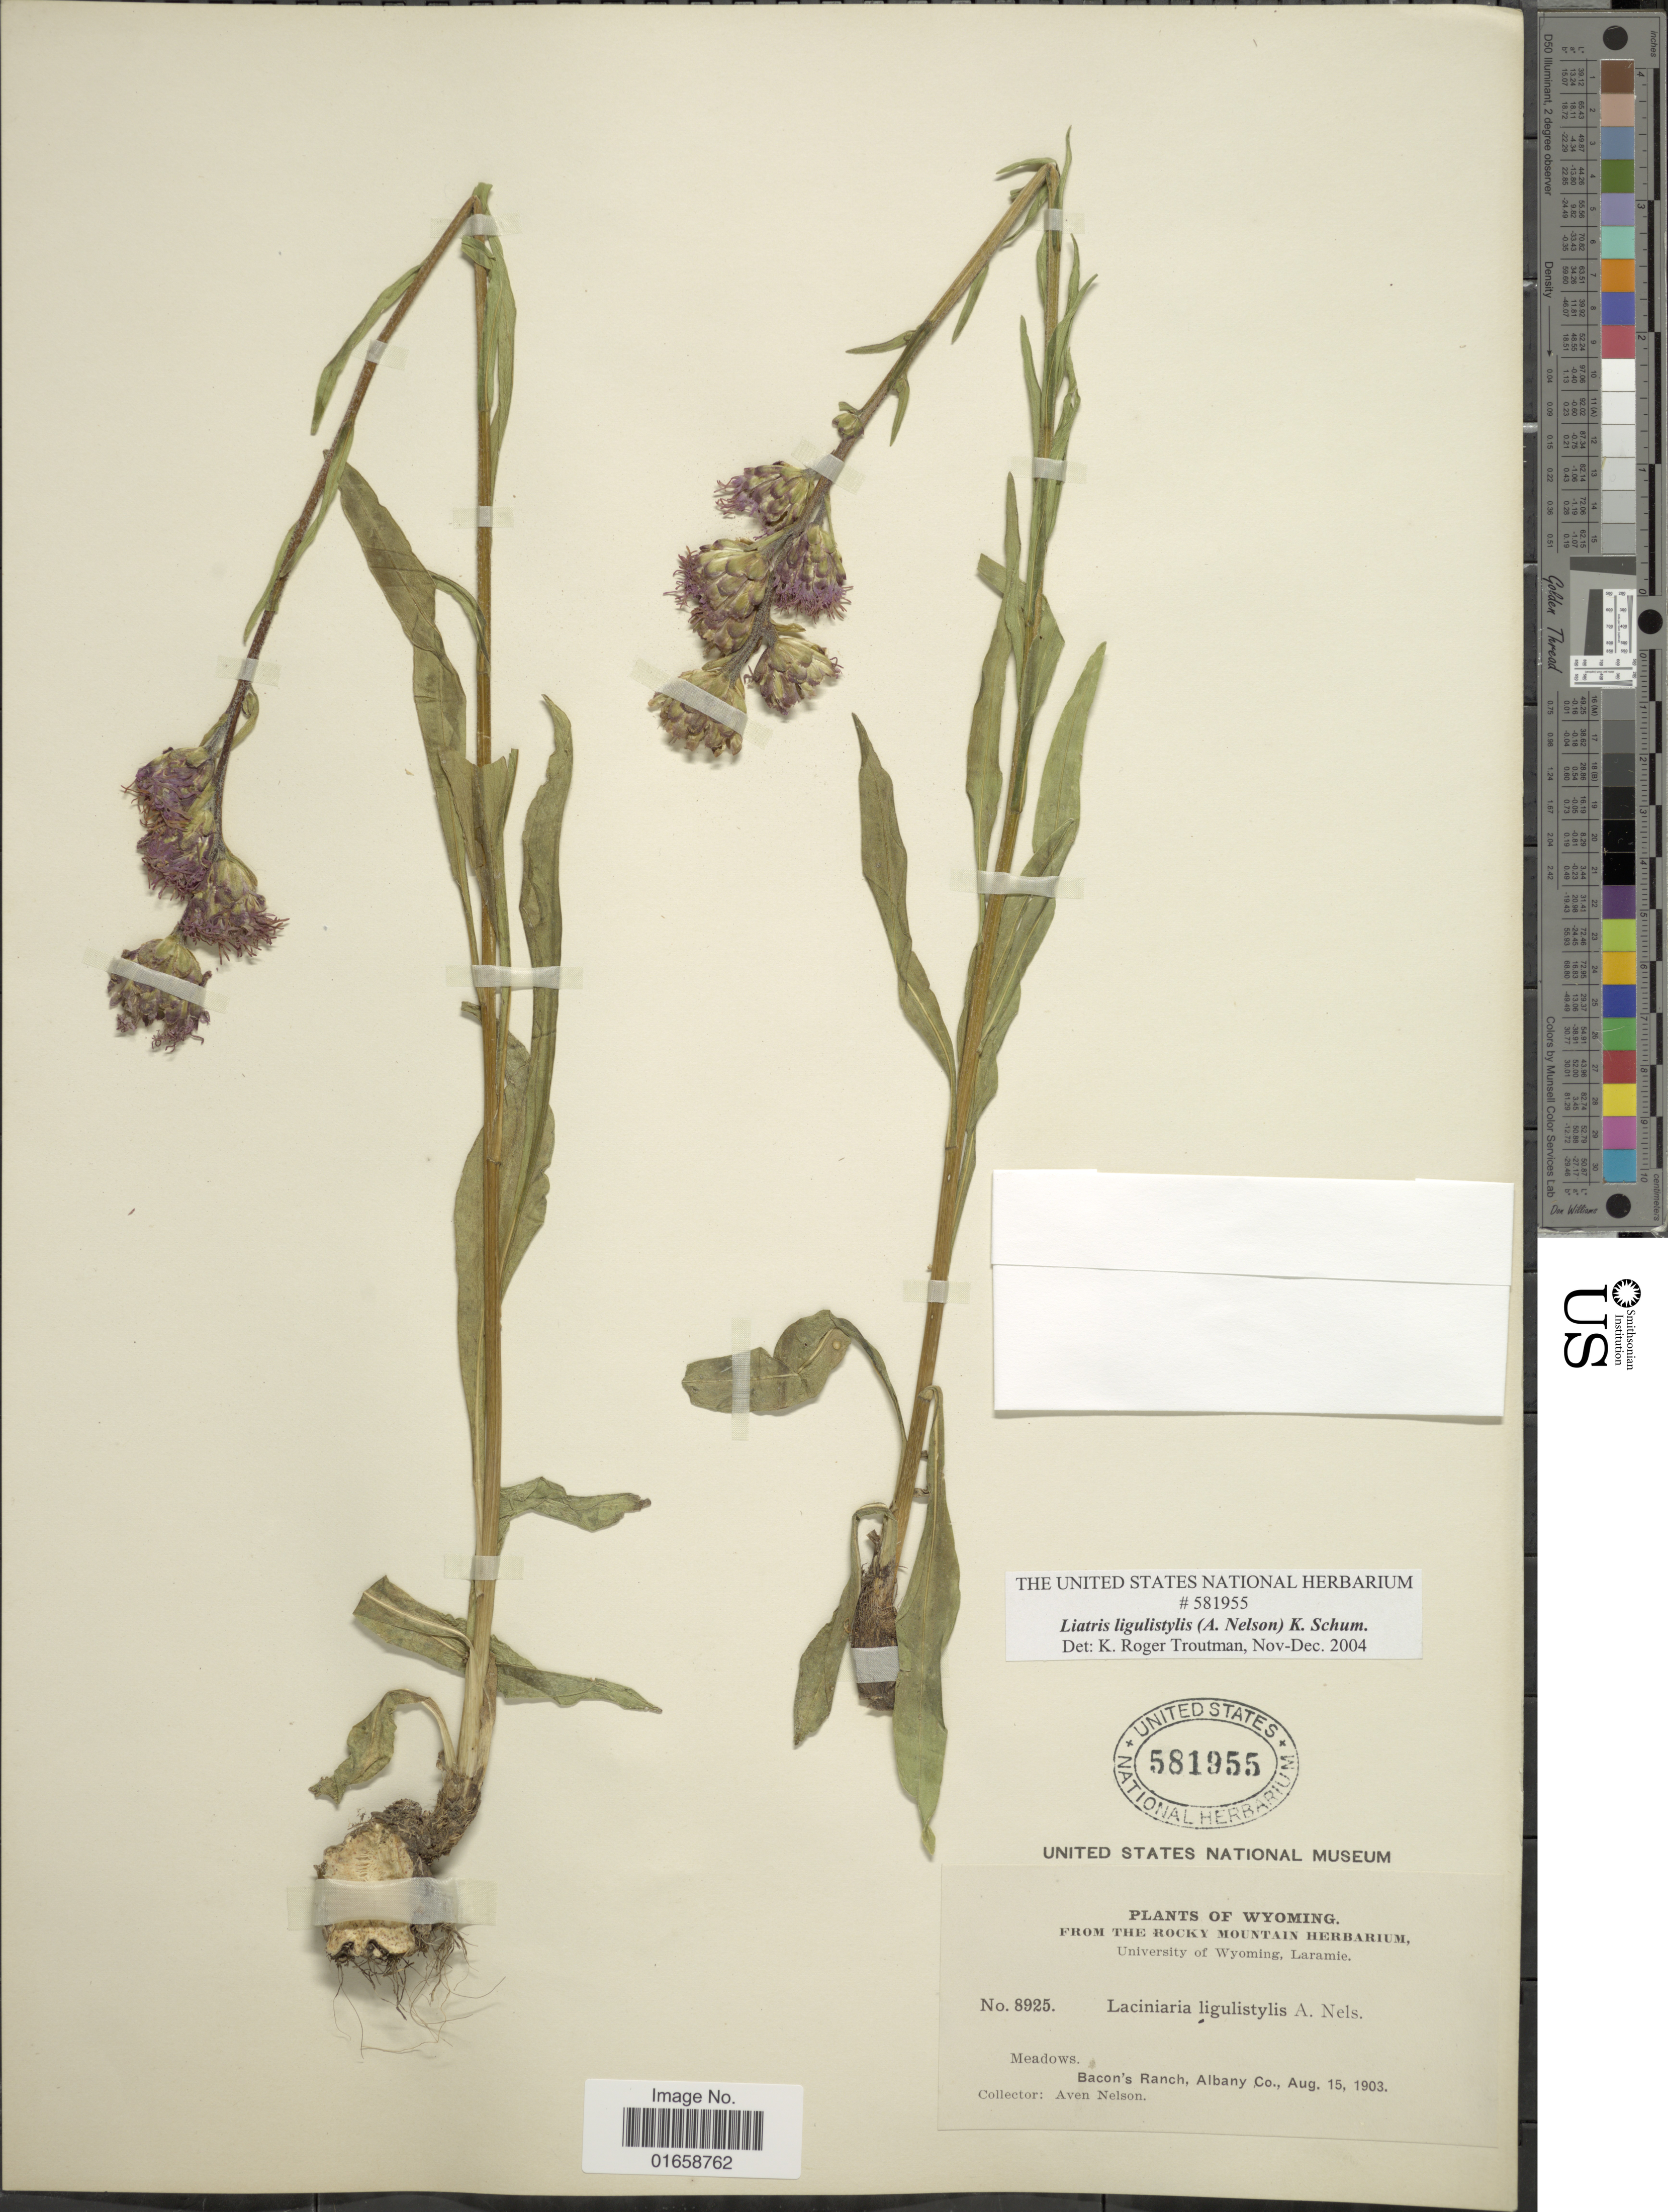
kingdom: Plantae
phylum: Tracheophyta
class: Magnoliopsida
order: Asterales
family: Asteraceae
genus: Liatris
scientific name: Liatris ligulistylis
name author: (A. Nelson) K. Schum.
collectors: A. Nelson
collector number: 8925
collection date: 1903-08-15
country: United States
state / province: Wyoming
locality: Meadows, Bacon's Ranch, Albany Co.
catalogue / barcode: US 581855